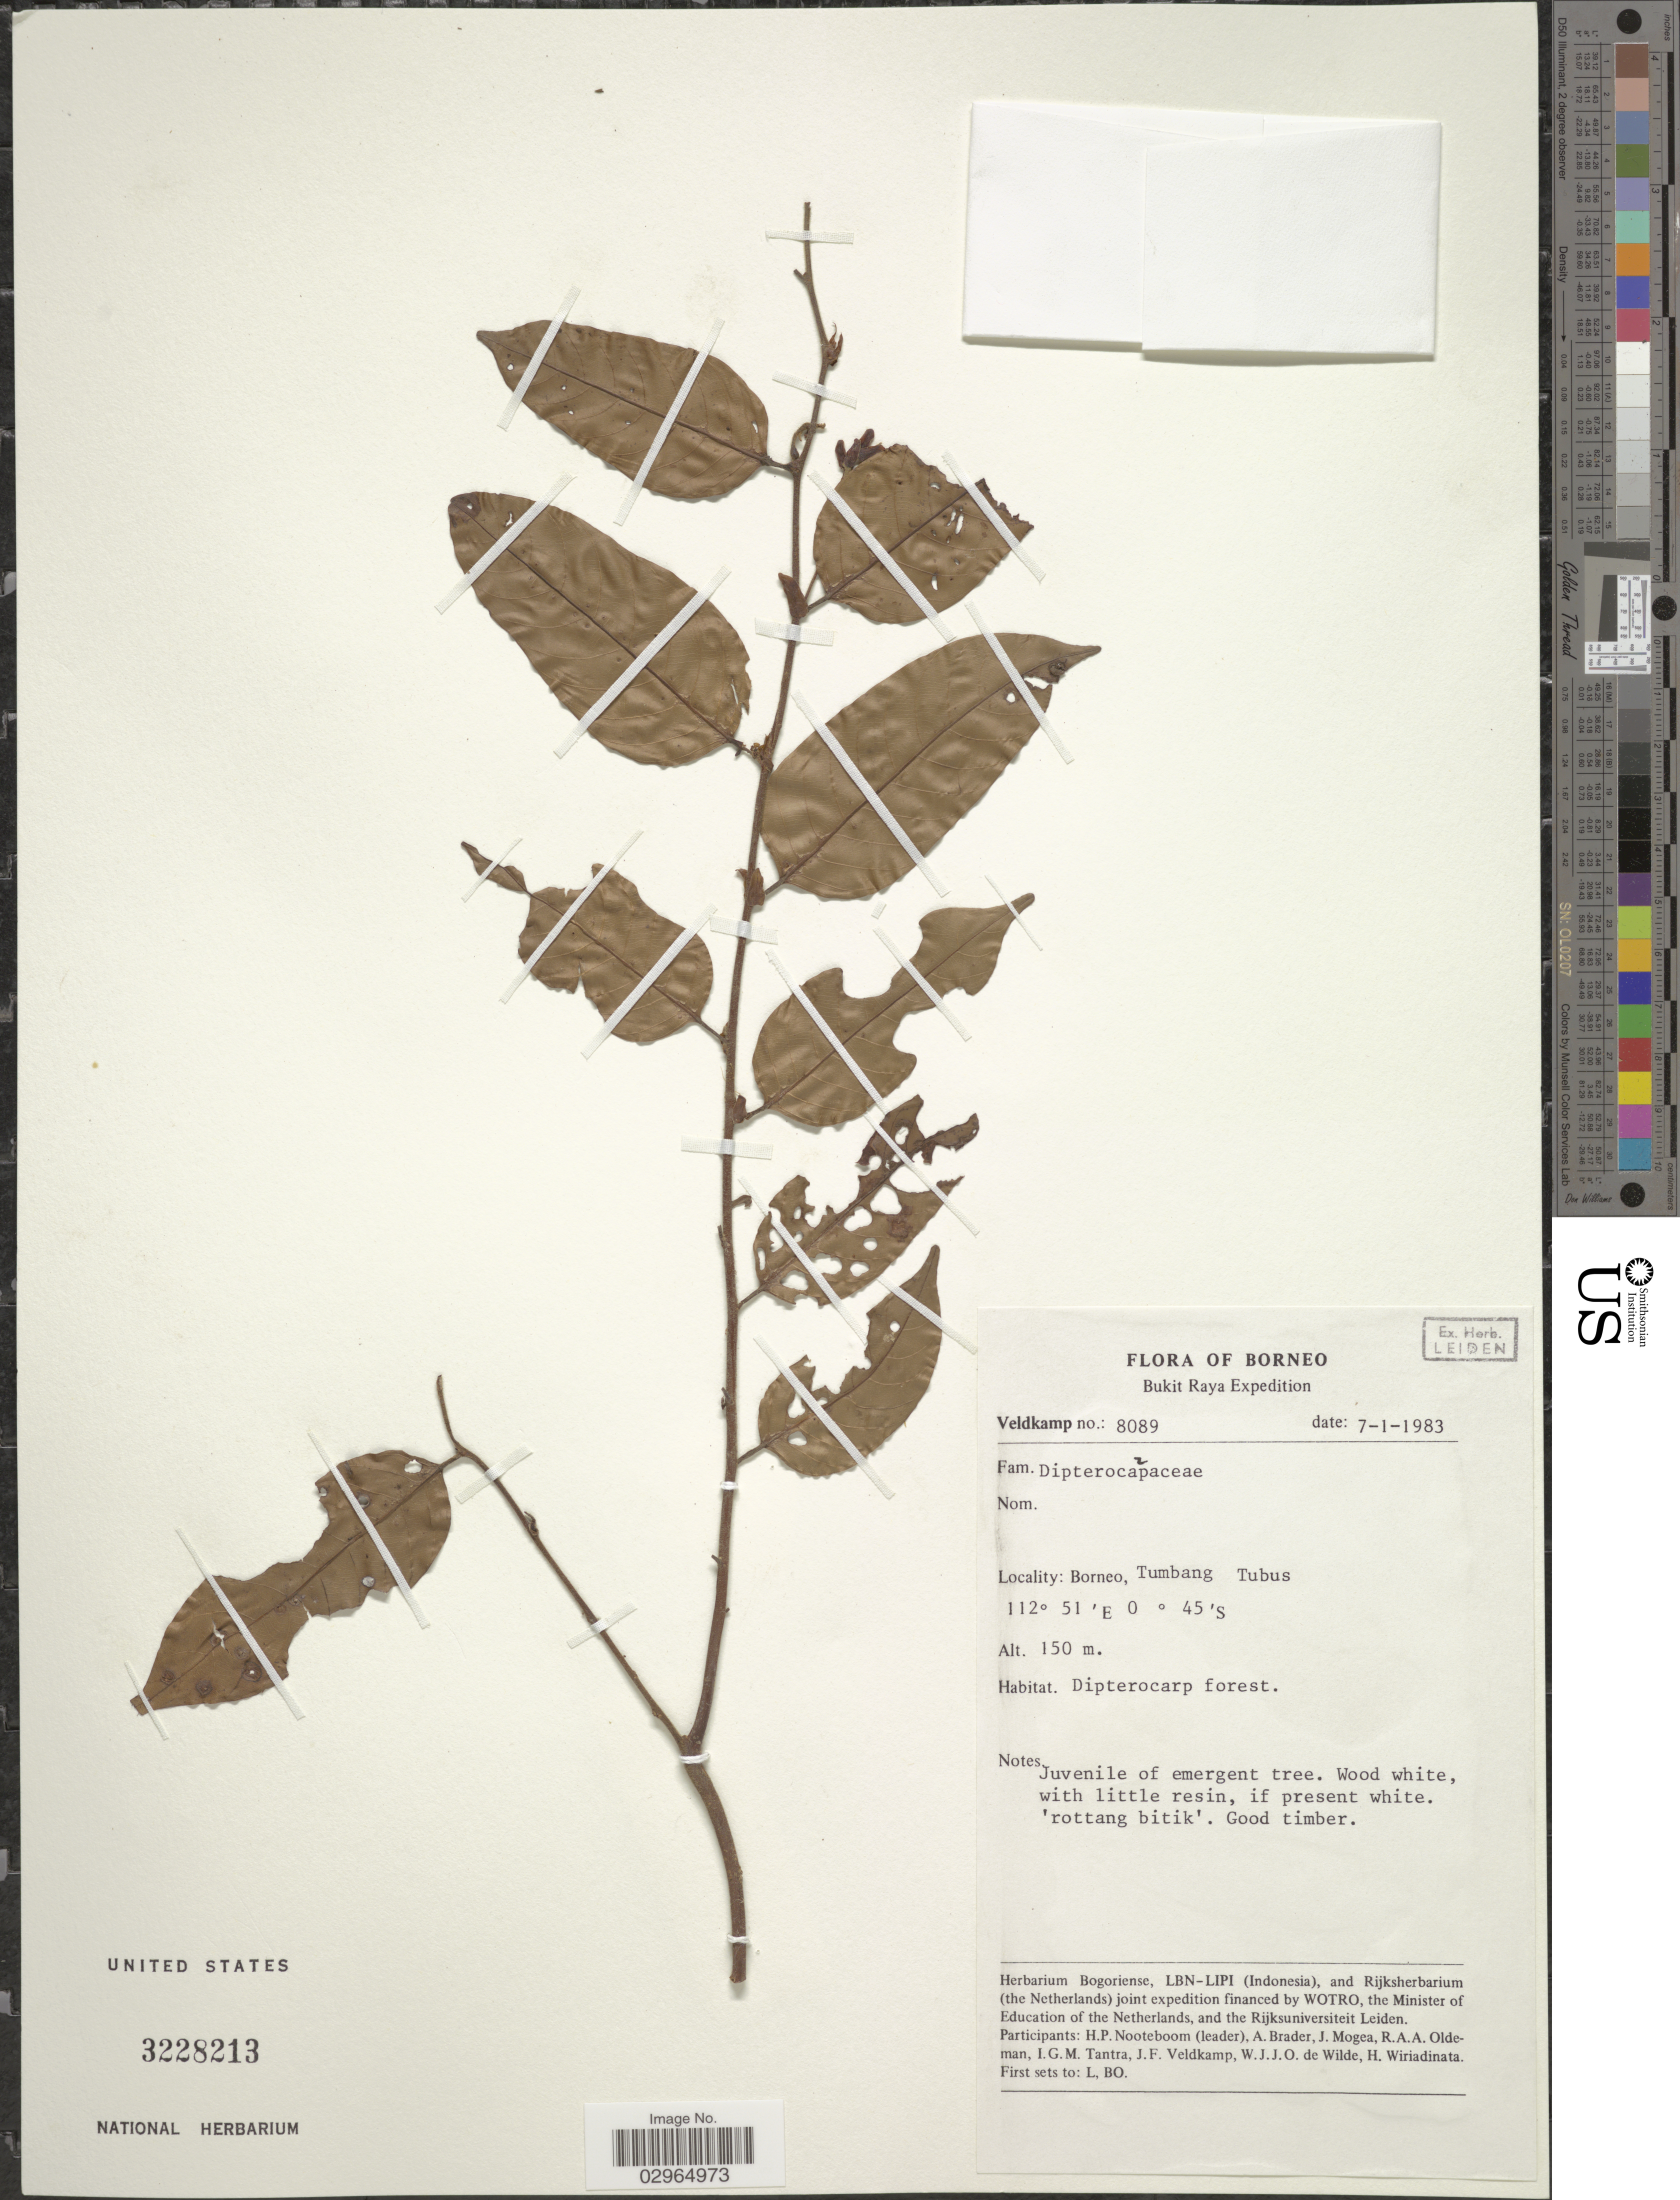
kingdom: Plantae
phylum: Tracheophyta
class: Magnoliopsida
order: Malvales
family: Dipterocarpaceae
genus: Rubroshorea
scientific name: Rubroshorea parvifolia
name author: (Dyer) P.S. Ashton & J. Heck.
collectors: J. F. Veldkamp, H. P. Nooteboom, A. Brader, J. Mogea & et al.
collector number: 8089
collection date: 1983-01-07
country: Indonesia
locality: Borneo, Bukit Raya. Tumbang Tubus.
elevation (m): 150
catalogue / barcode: US 3228213